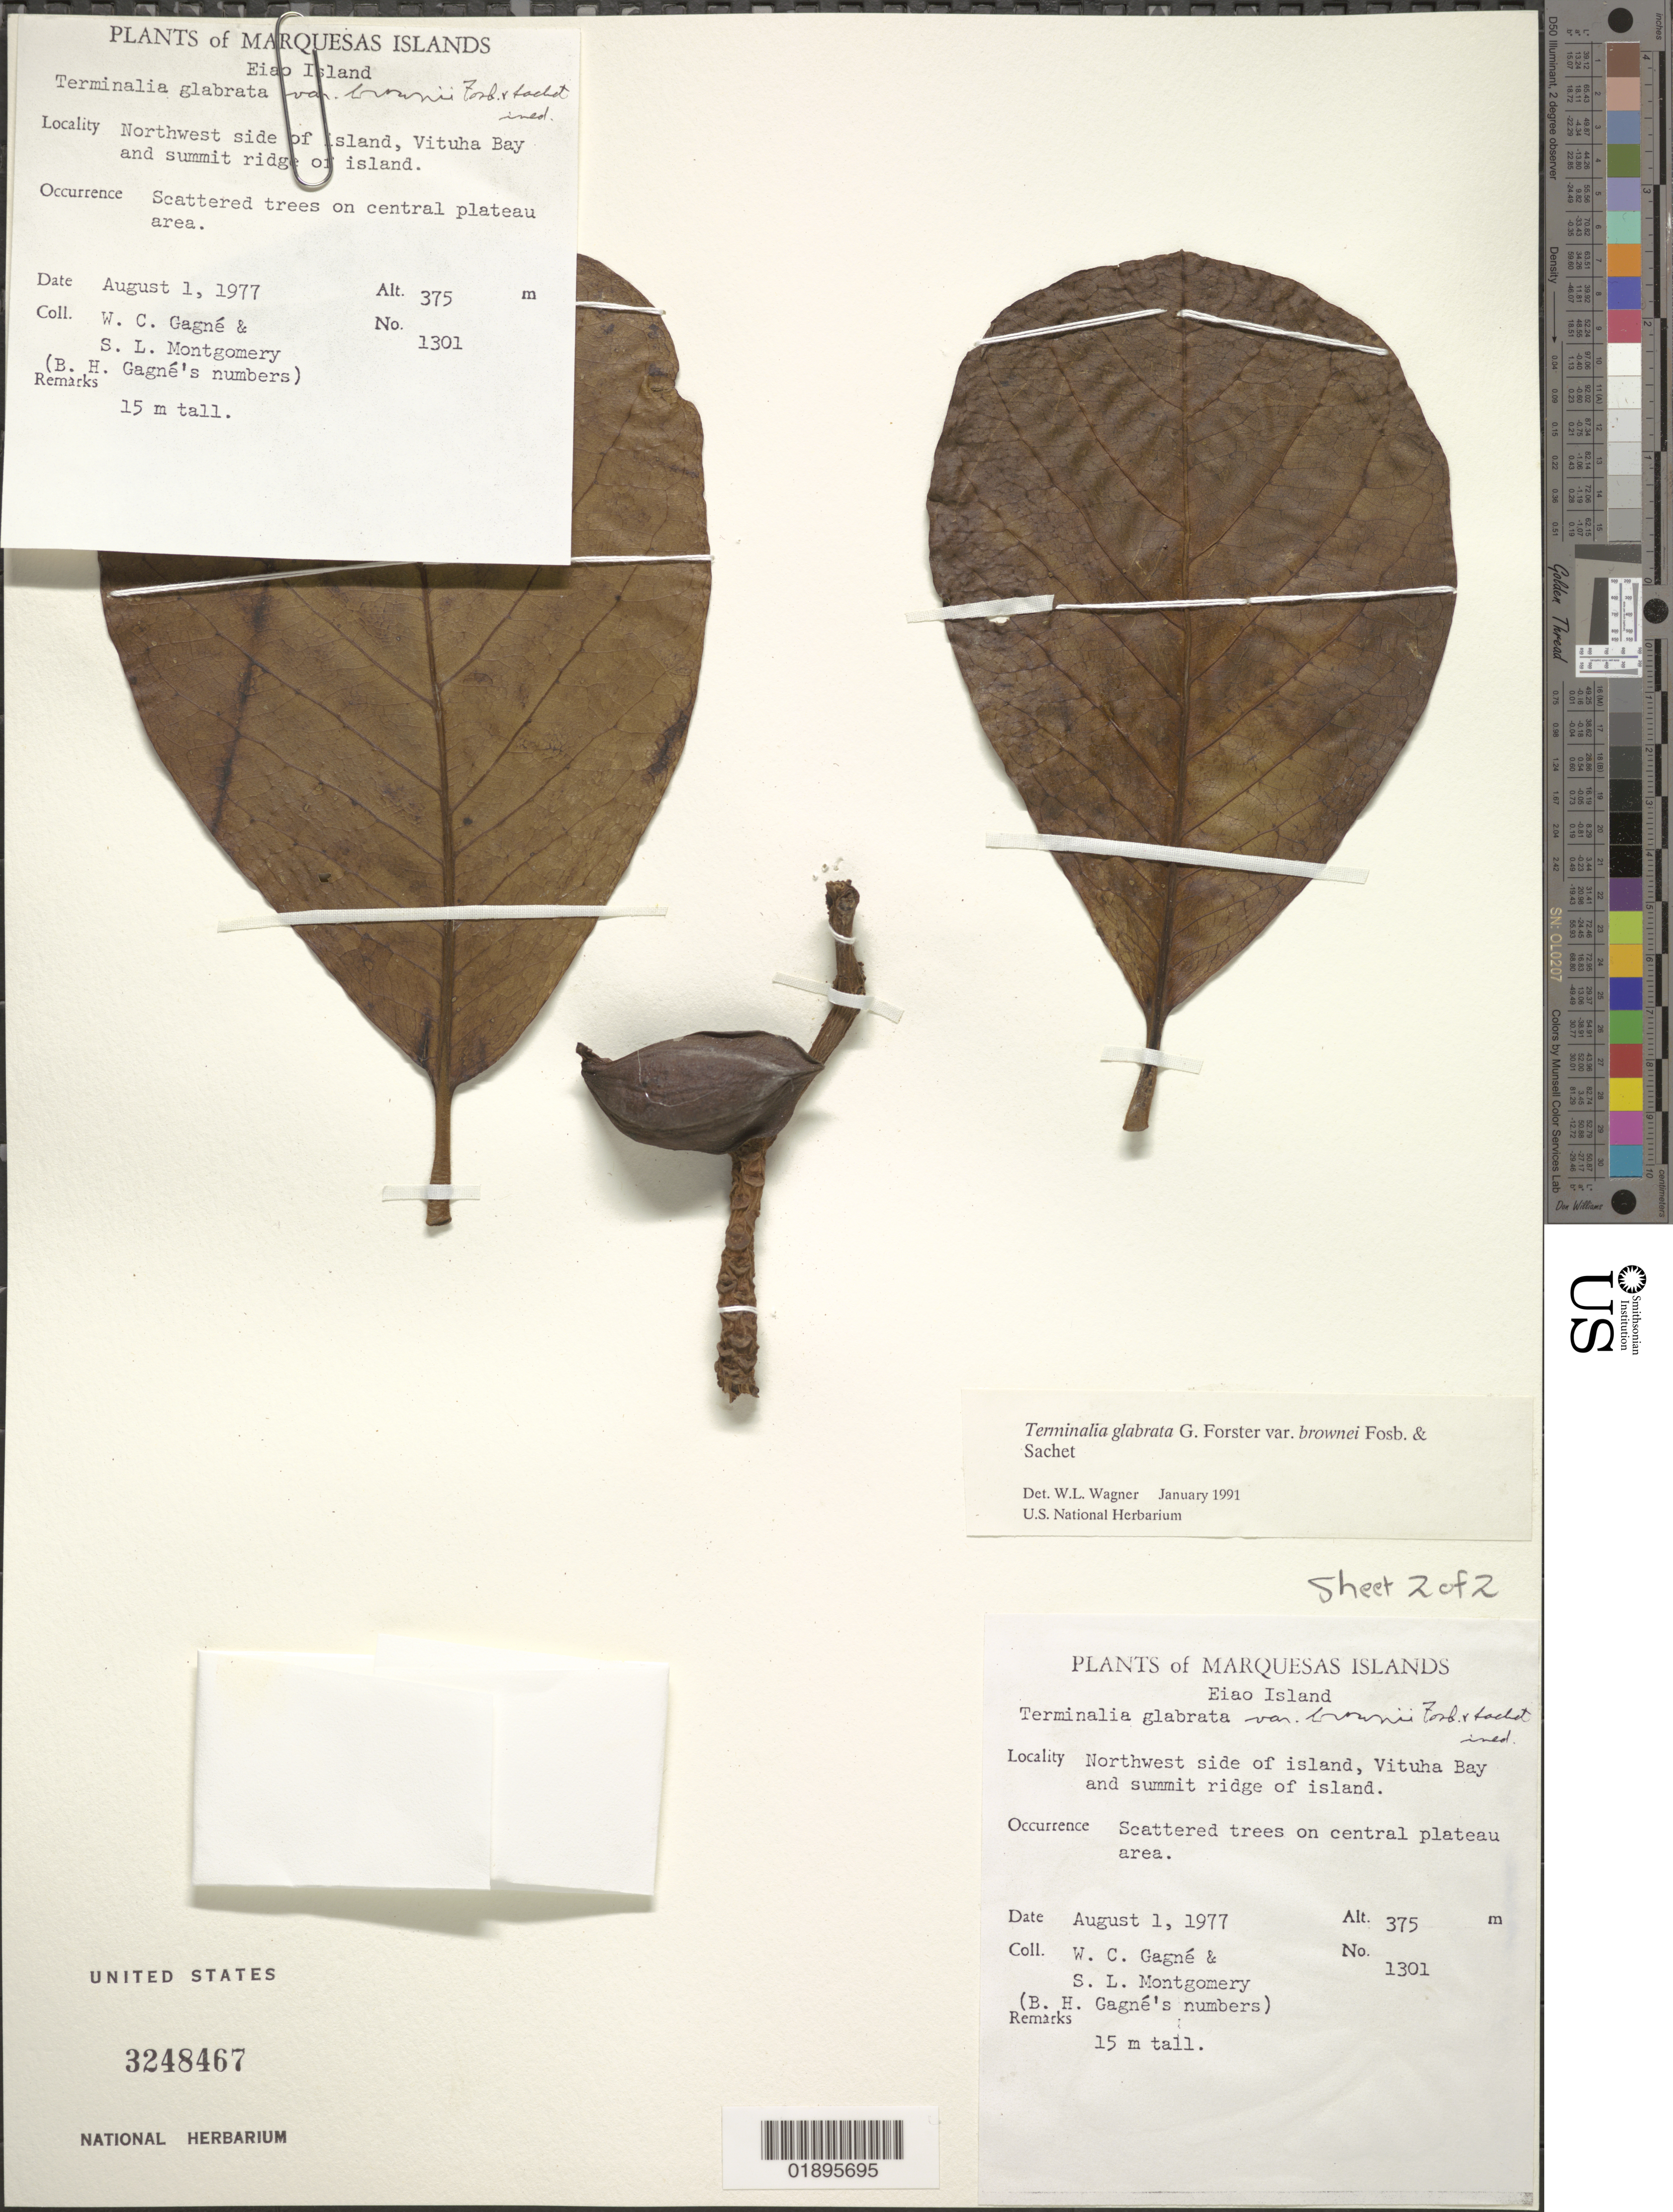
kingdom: Plantae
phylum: Tracheophyta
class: Magnoliopsida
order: Myrtales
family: Combretaceae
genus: Terminalia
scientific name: Terminalia glabrata var. brownii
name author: Fosberg & Sachet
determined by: Wagner, W. L., (BOT), Smithsonian Institution - National Museum of Natural History (UNITED STATES)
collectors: B. H. Gagné & S. Montgomery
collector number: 1301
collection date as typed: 1 August 1977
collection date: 1977-08-01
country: French Polynesia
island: Eiao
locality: NW side of island, Vaituha Bay and summit ridge of island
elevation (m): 375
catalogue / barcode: US 3248467